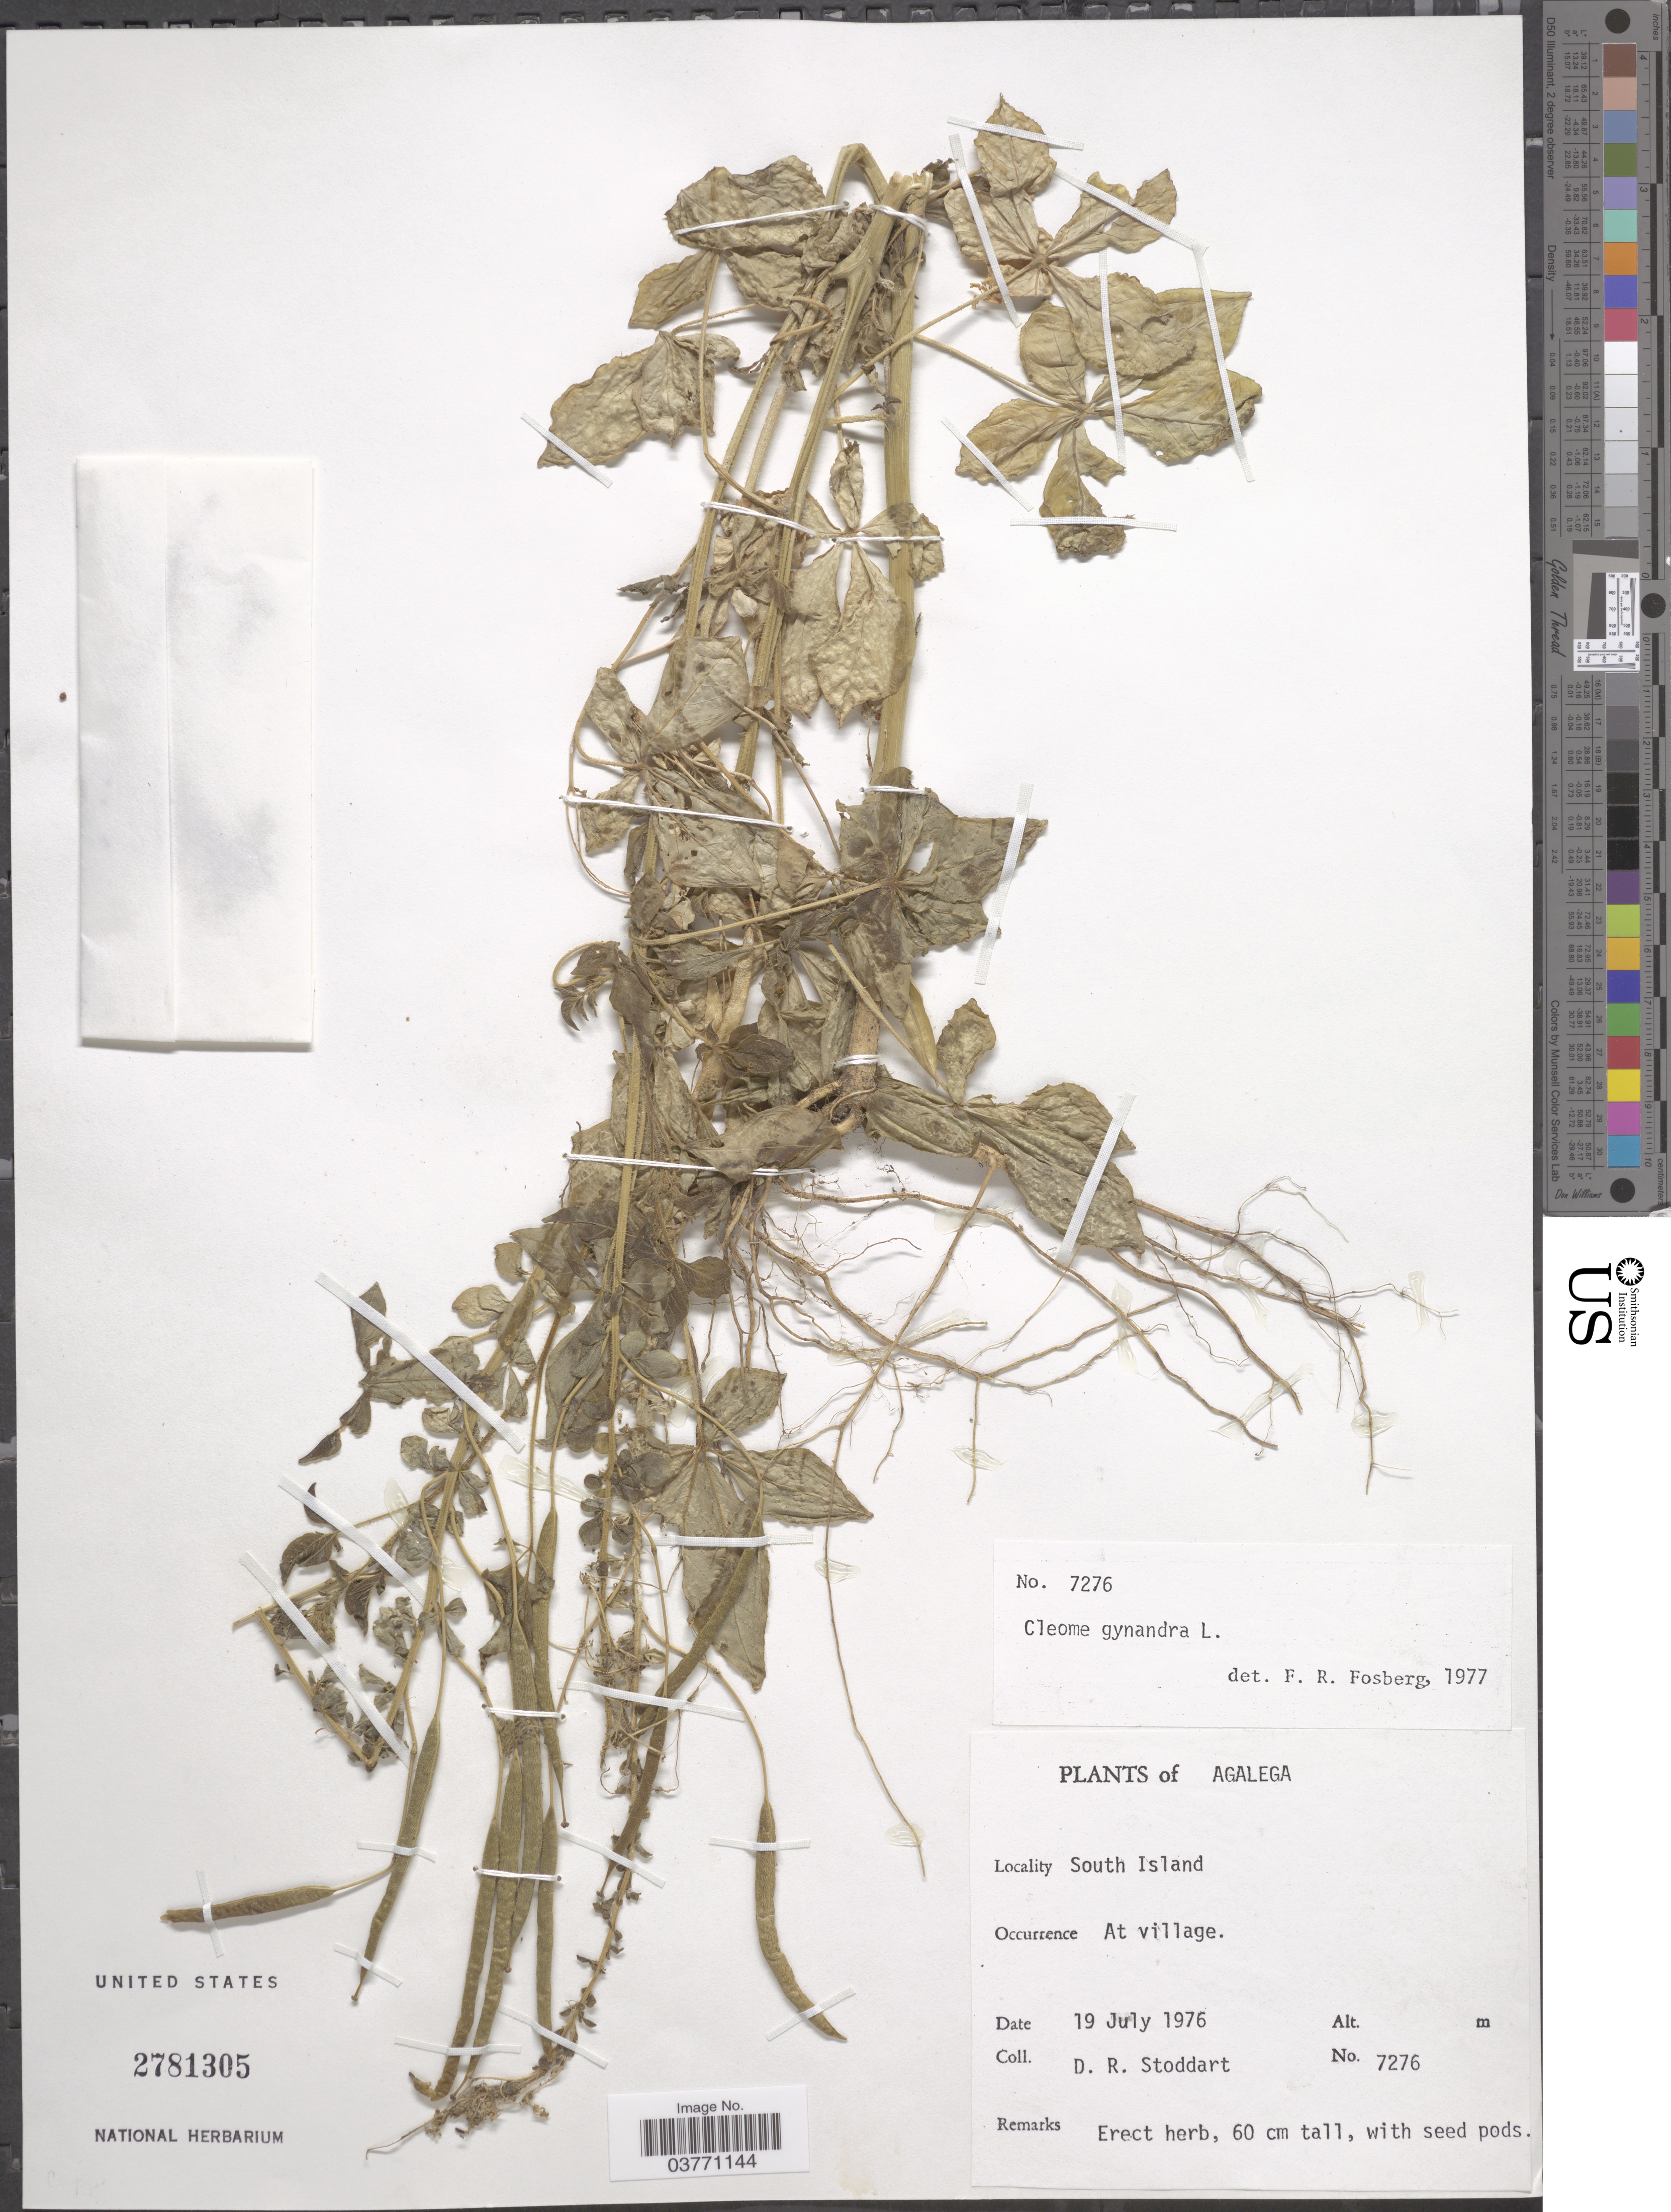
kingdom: Plantae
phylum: Tracheophyta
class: Magnoliopsida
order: Brassicales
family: Cleomaceae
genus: Gynandropsis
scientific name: Gynandropsis gynandra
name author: (L.) Briq.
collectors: D. R. Stoddart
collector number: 7276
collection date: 1976-07-19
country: Mauritius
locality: Agalega. South Island. At village.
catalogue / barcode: US 2781305